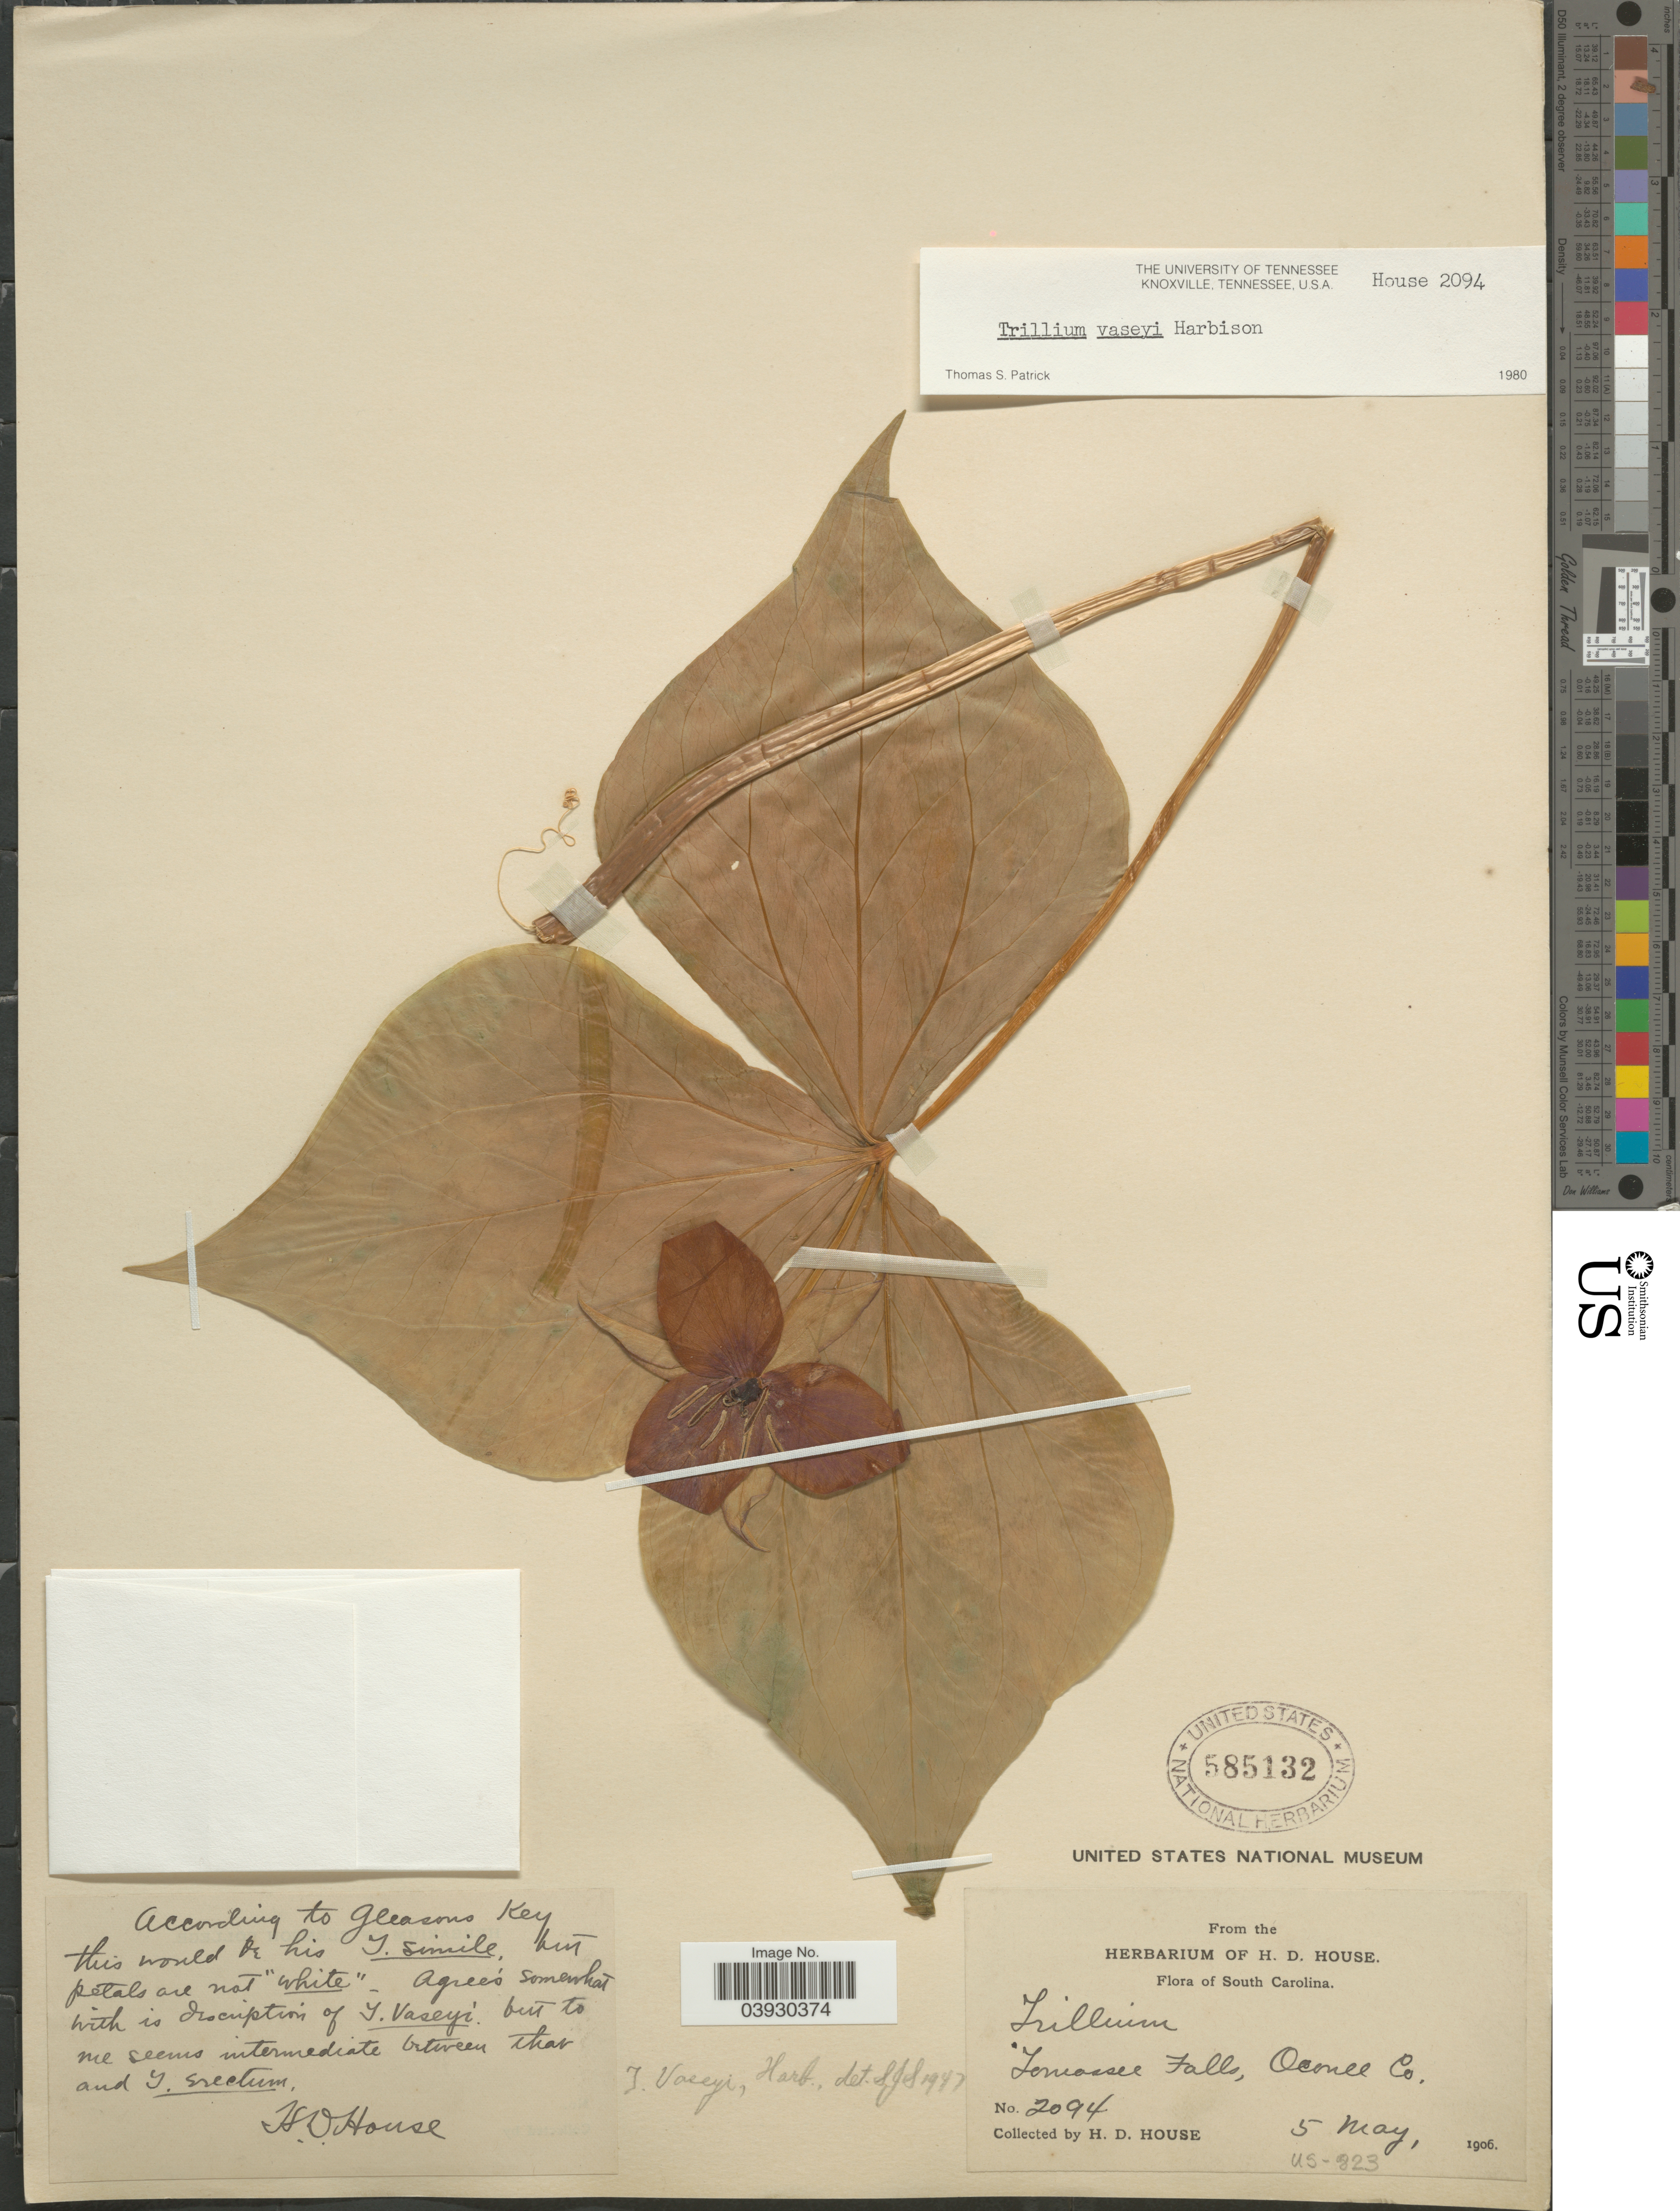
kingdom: Plantae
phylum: Tracheophyta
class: Liliopsida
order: Liliales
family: Melanthiaceae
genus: Trillium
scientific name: Trillium vaseyi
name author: Harb.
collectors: H. D. House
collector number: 2094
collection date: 1906-05-05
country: United States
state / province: South Carolina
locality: Yemassee Falls, Oconee Co.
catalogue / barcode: US 585132